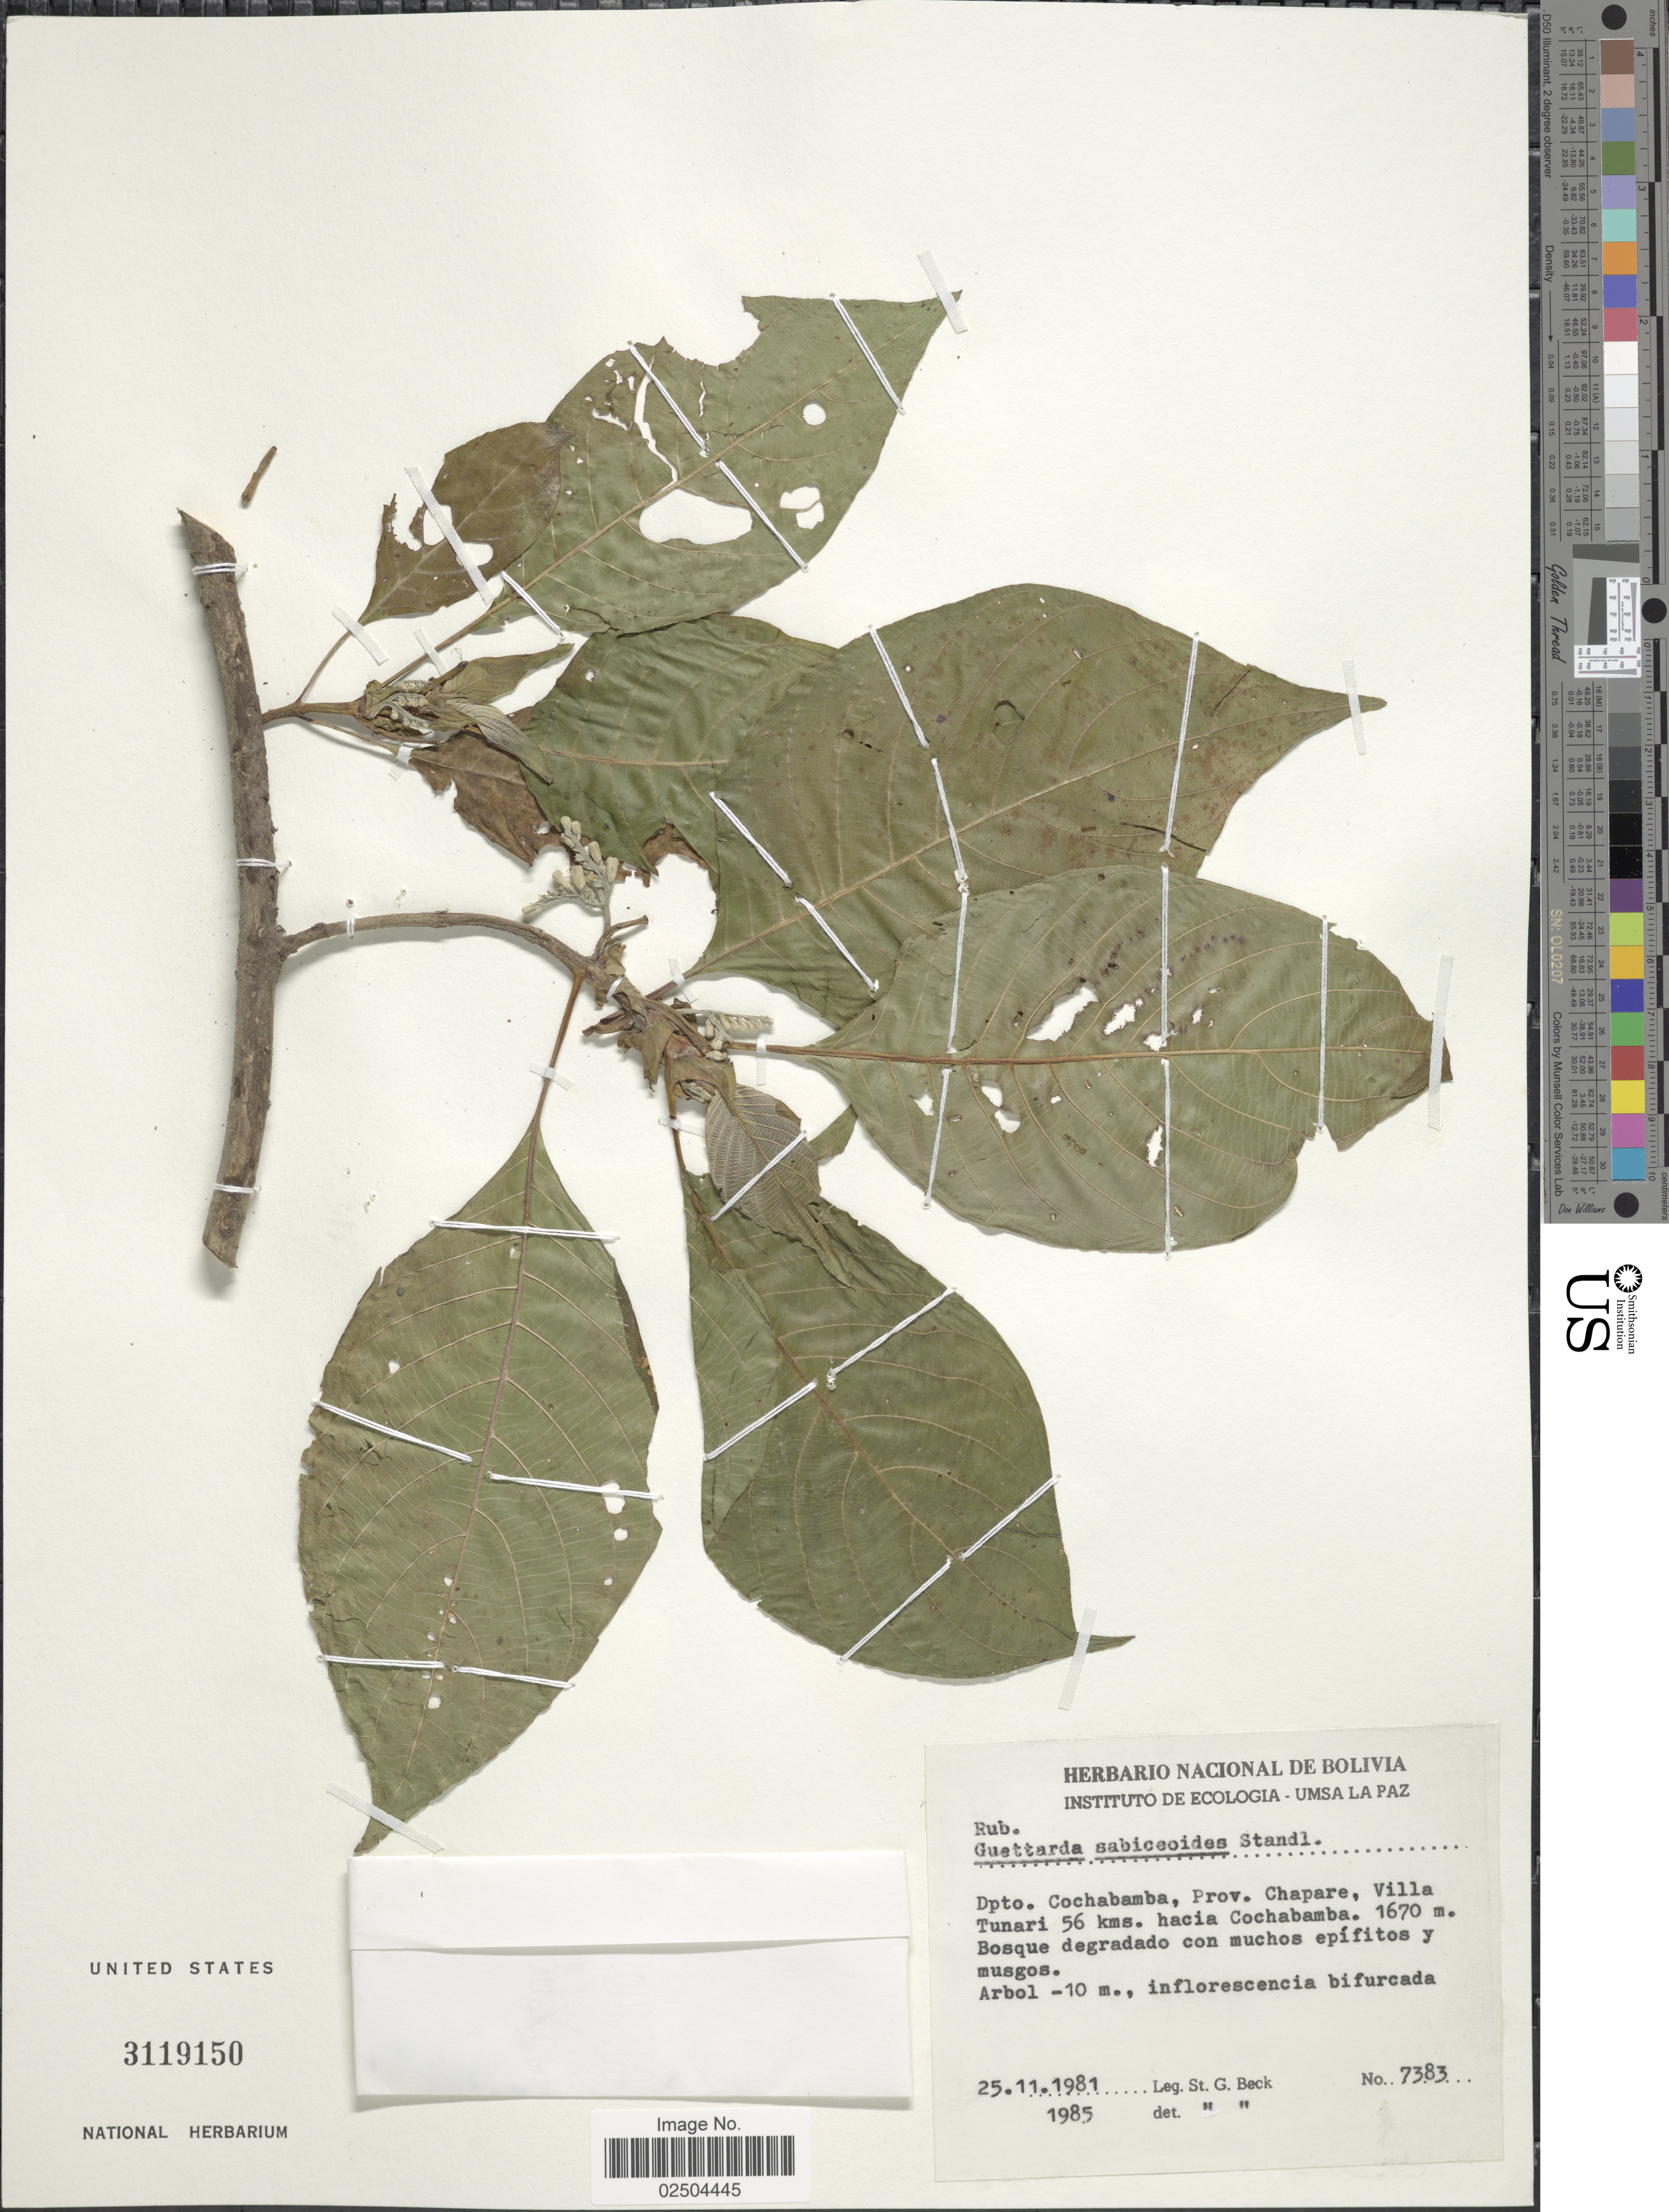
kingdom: Plantae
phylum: Tracheophyta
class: Magnoliopsida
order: Gentianales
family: Rubiaceae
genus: Guettarda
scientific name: Guettarda crispiflora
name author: Vahl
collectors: S. G. Beck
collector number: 7383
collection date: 1981-11-25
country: Bolivia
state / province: Cochabamba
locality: Dpto. Cochabamba, Prov. Chapare, Villa Tunari 56 kms. hacia Cochabamba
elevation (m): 1670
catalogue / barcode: US 3119150